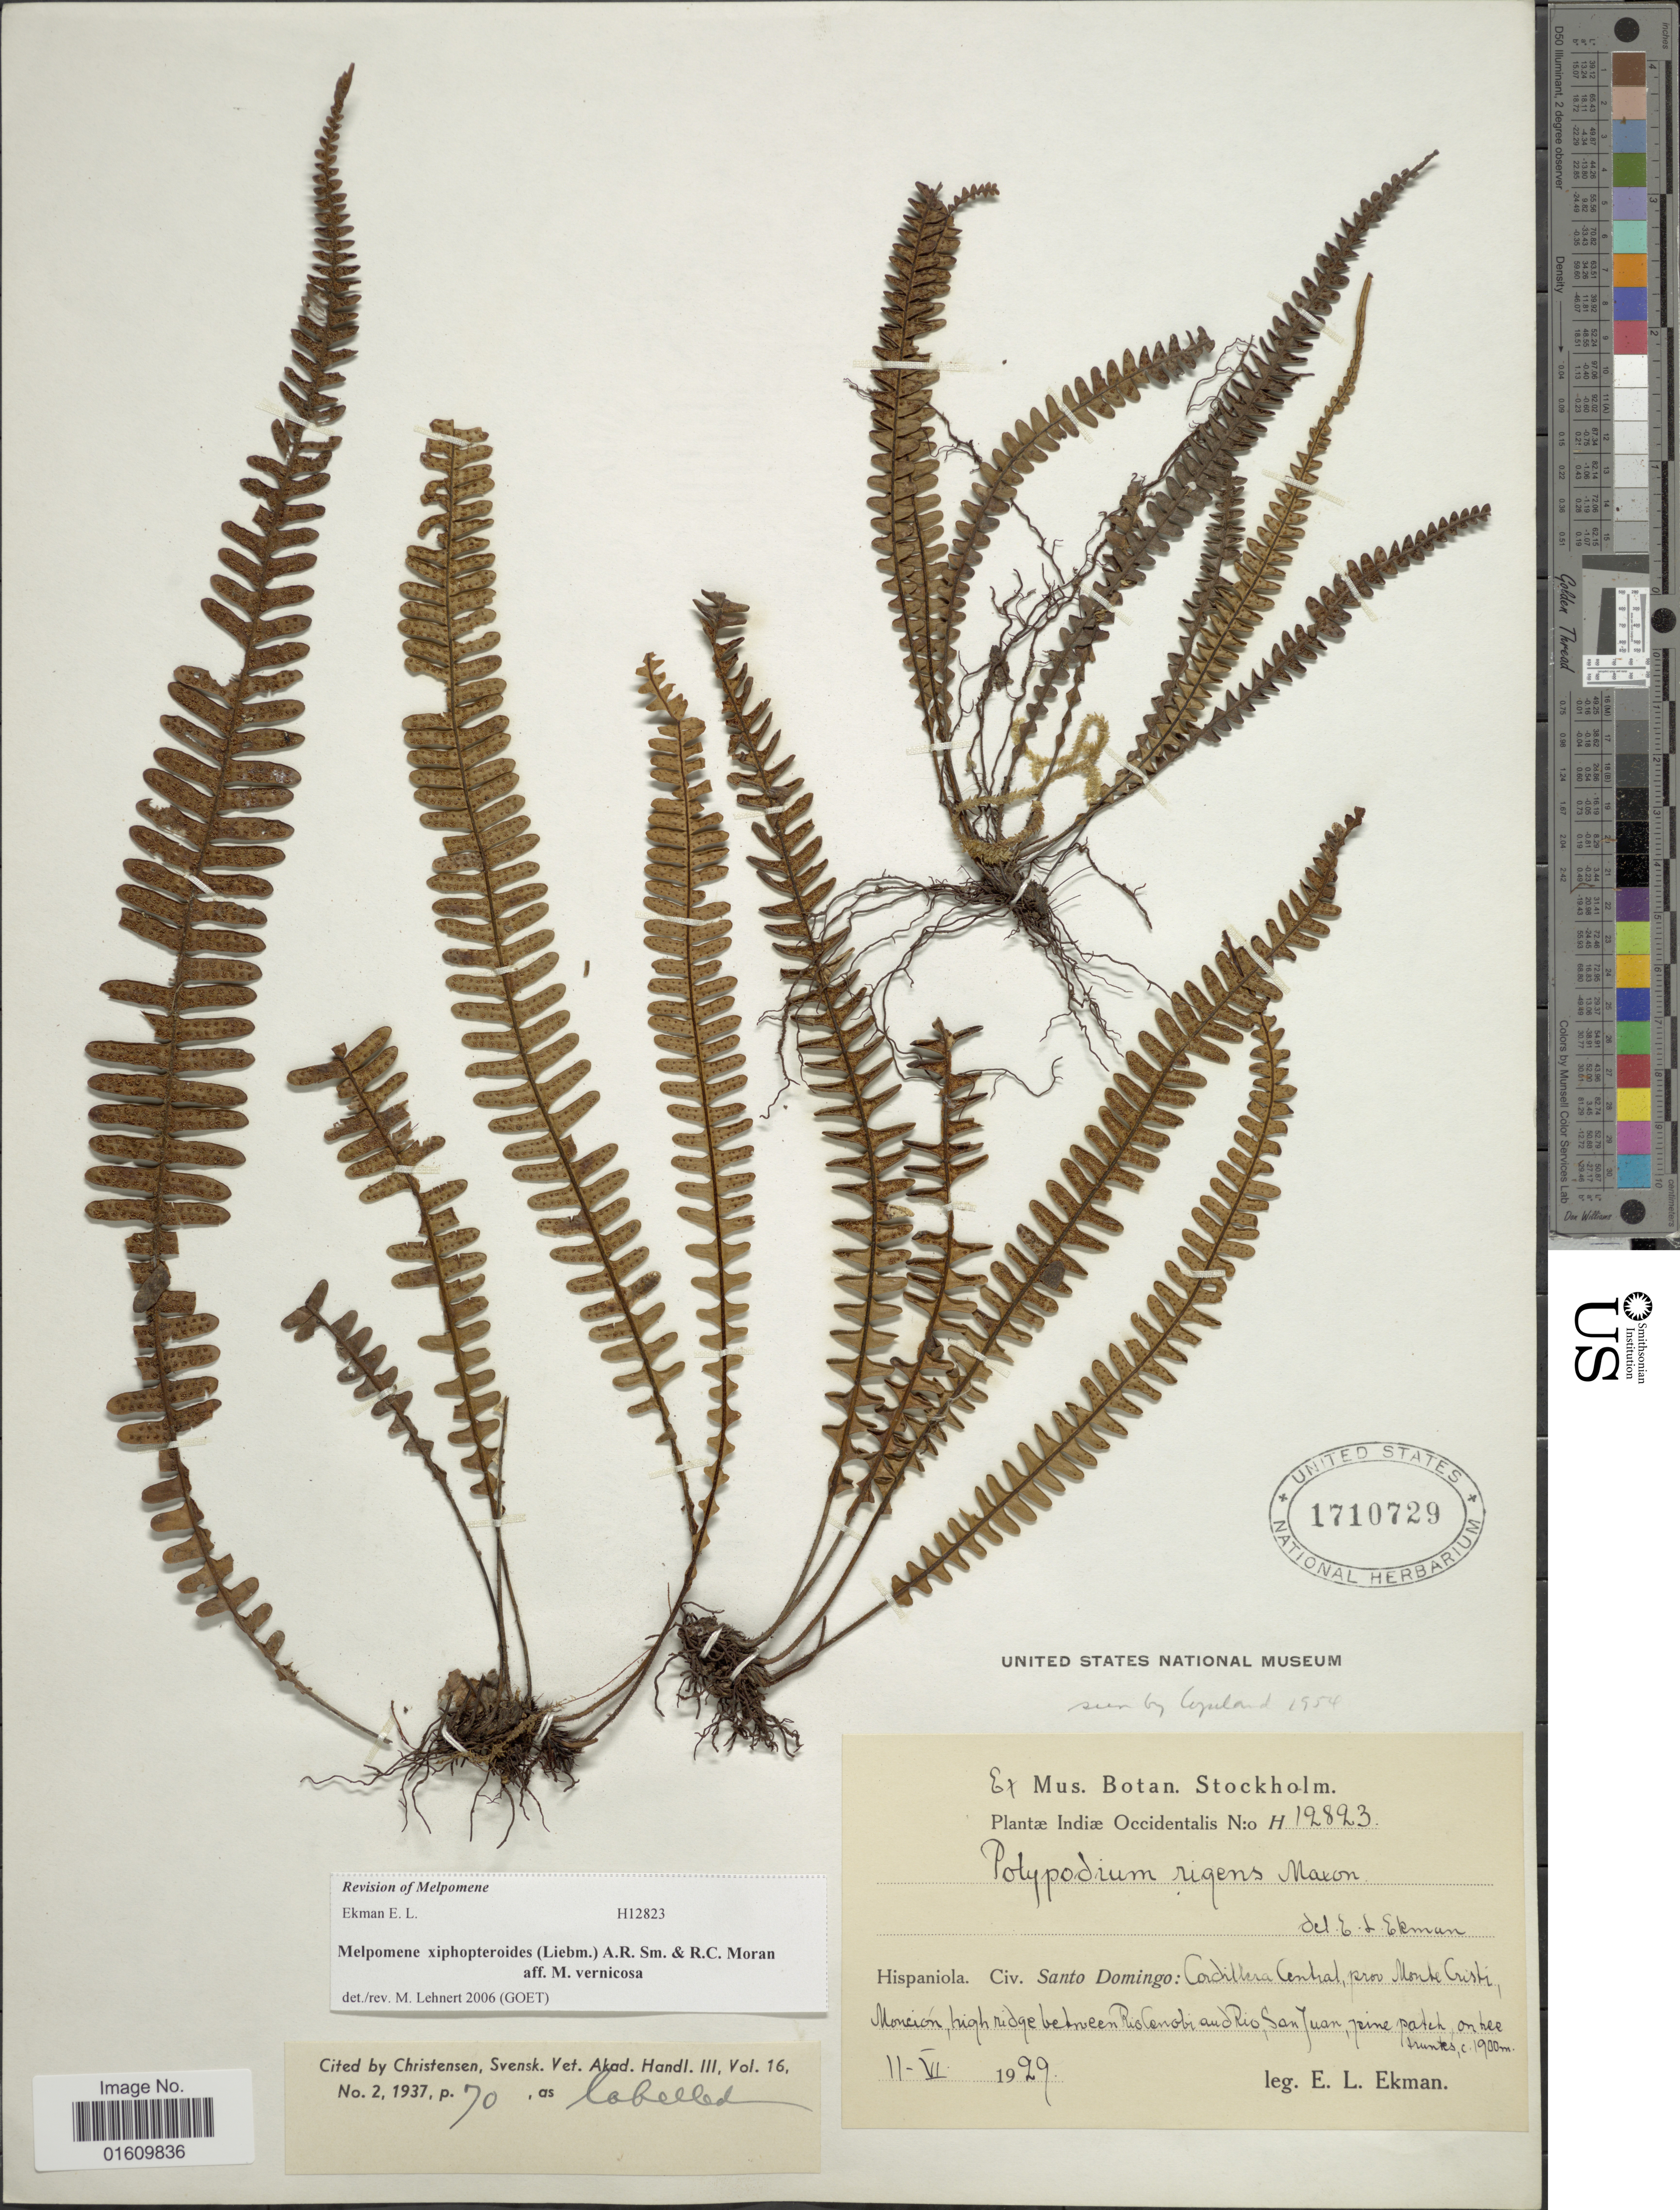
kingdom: Plantae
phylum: Tracheophyta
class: Polypodiopsida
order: Polypodiales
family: Polypodiaceae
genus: Melpomene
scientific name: Melpomene xiphopteroides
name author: (Liebm.) A.R. Sm. & R.C. Moran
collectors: E. L. Ekman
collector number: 12823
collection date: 1929-06-11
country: Dominican Republic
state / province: Monte Cristi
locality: San Domingo, Cochillera Central, Monción, high ridge between Rio Cenobi and Rio San Juan.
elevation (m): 1900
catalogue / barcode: US 1710729